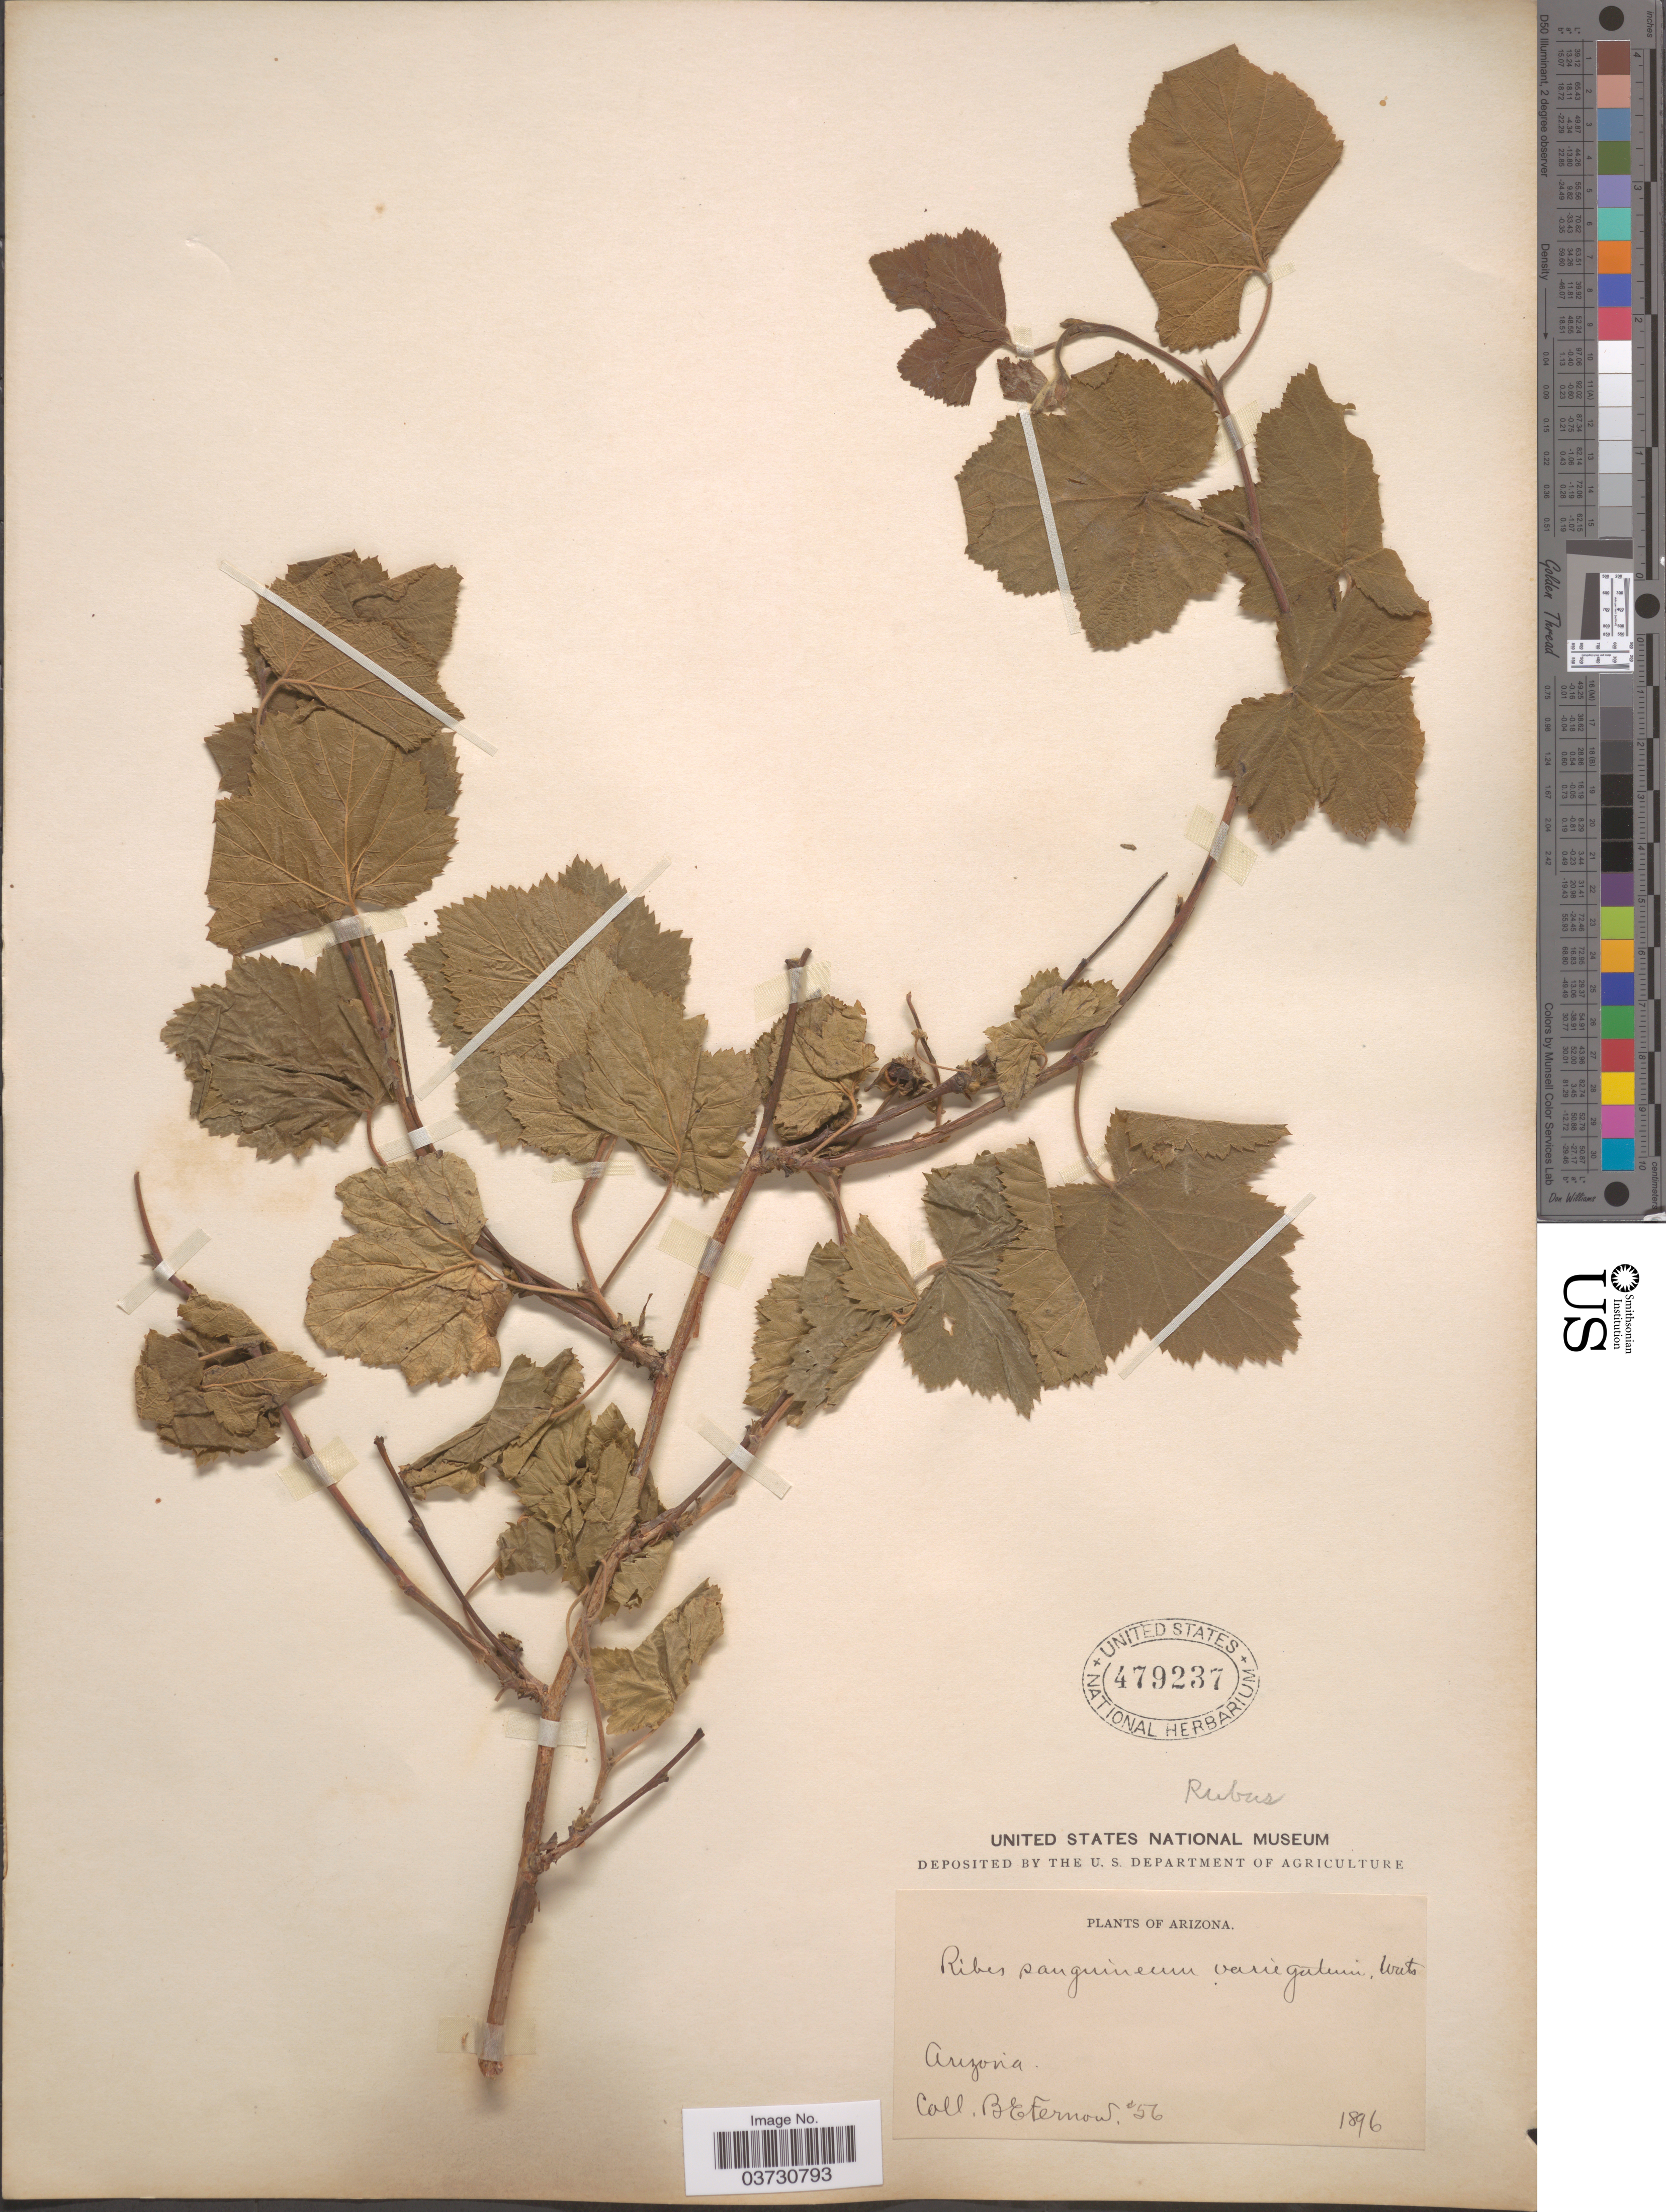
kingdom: Plantae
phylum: Tracheophyta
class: Magnoliopsida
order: Rosales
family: Rosaceae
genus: Rubus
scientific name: Rubus neomexicanus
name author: A. Gray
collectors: B. Fernow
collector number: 56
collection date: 1896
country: United States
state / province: Arizona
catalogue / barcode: US 479237